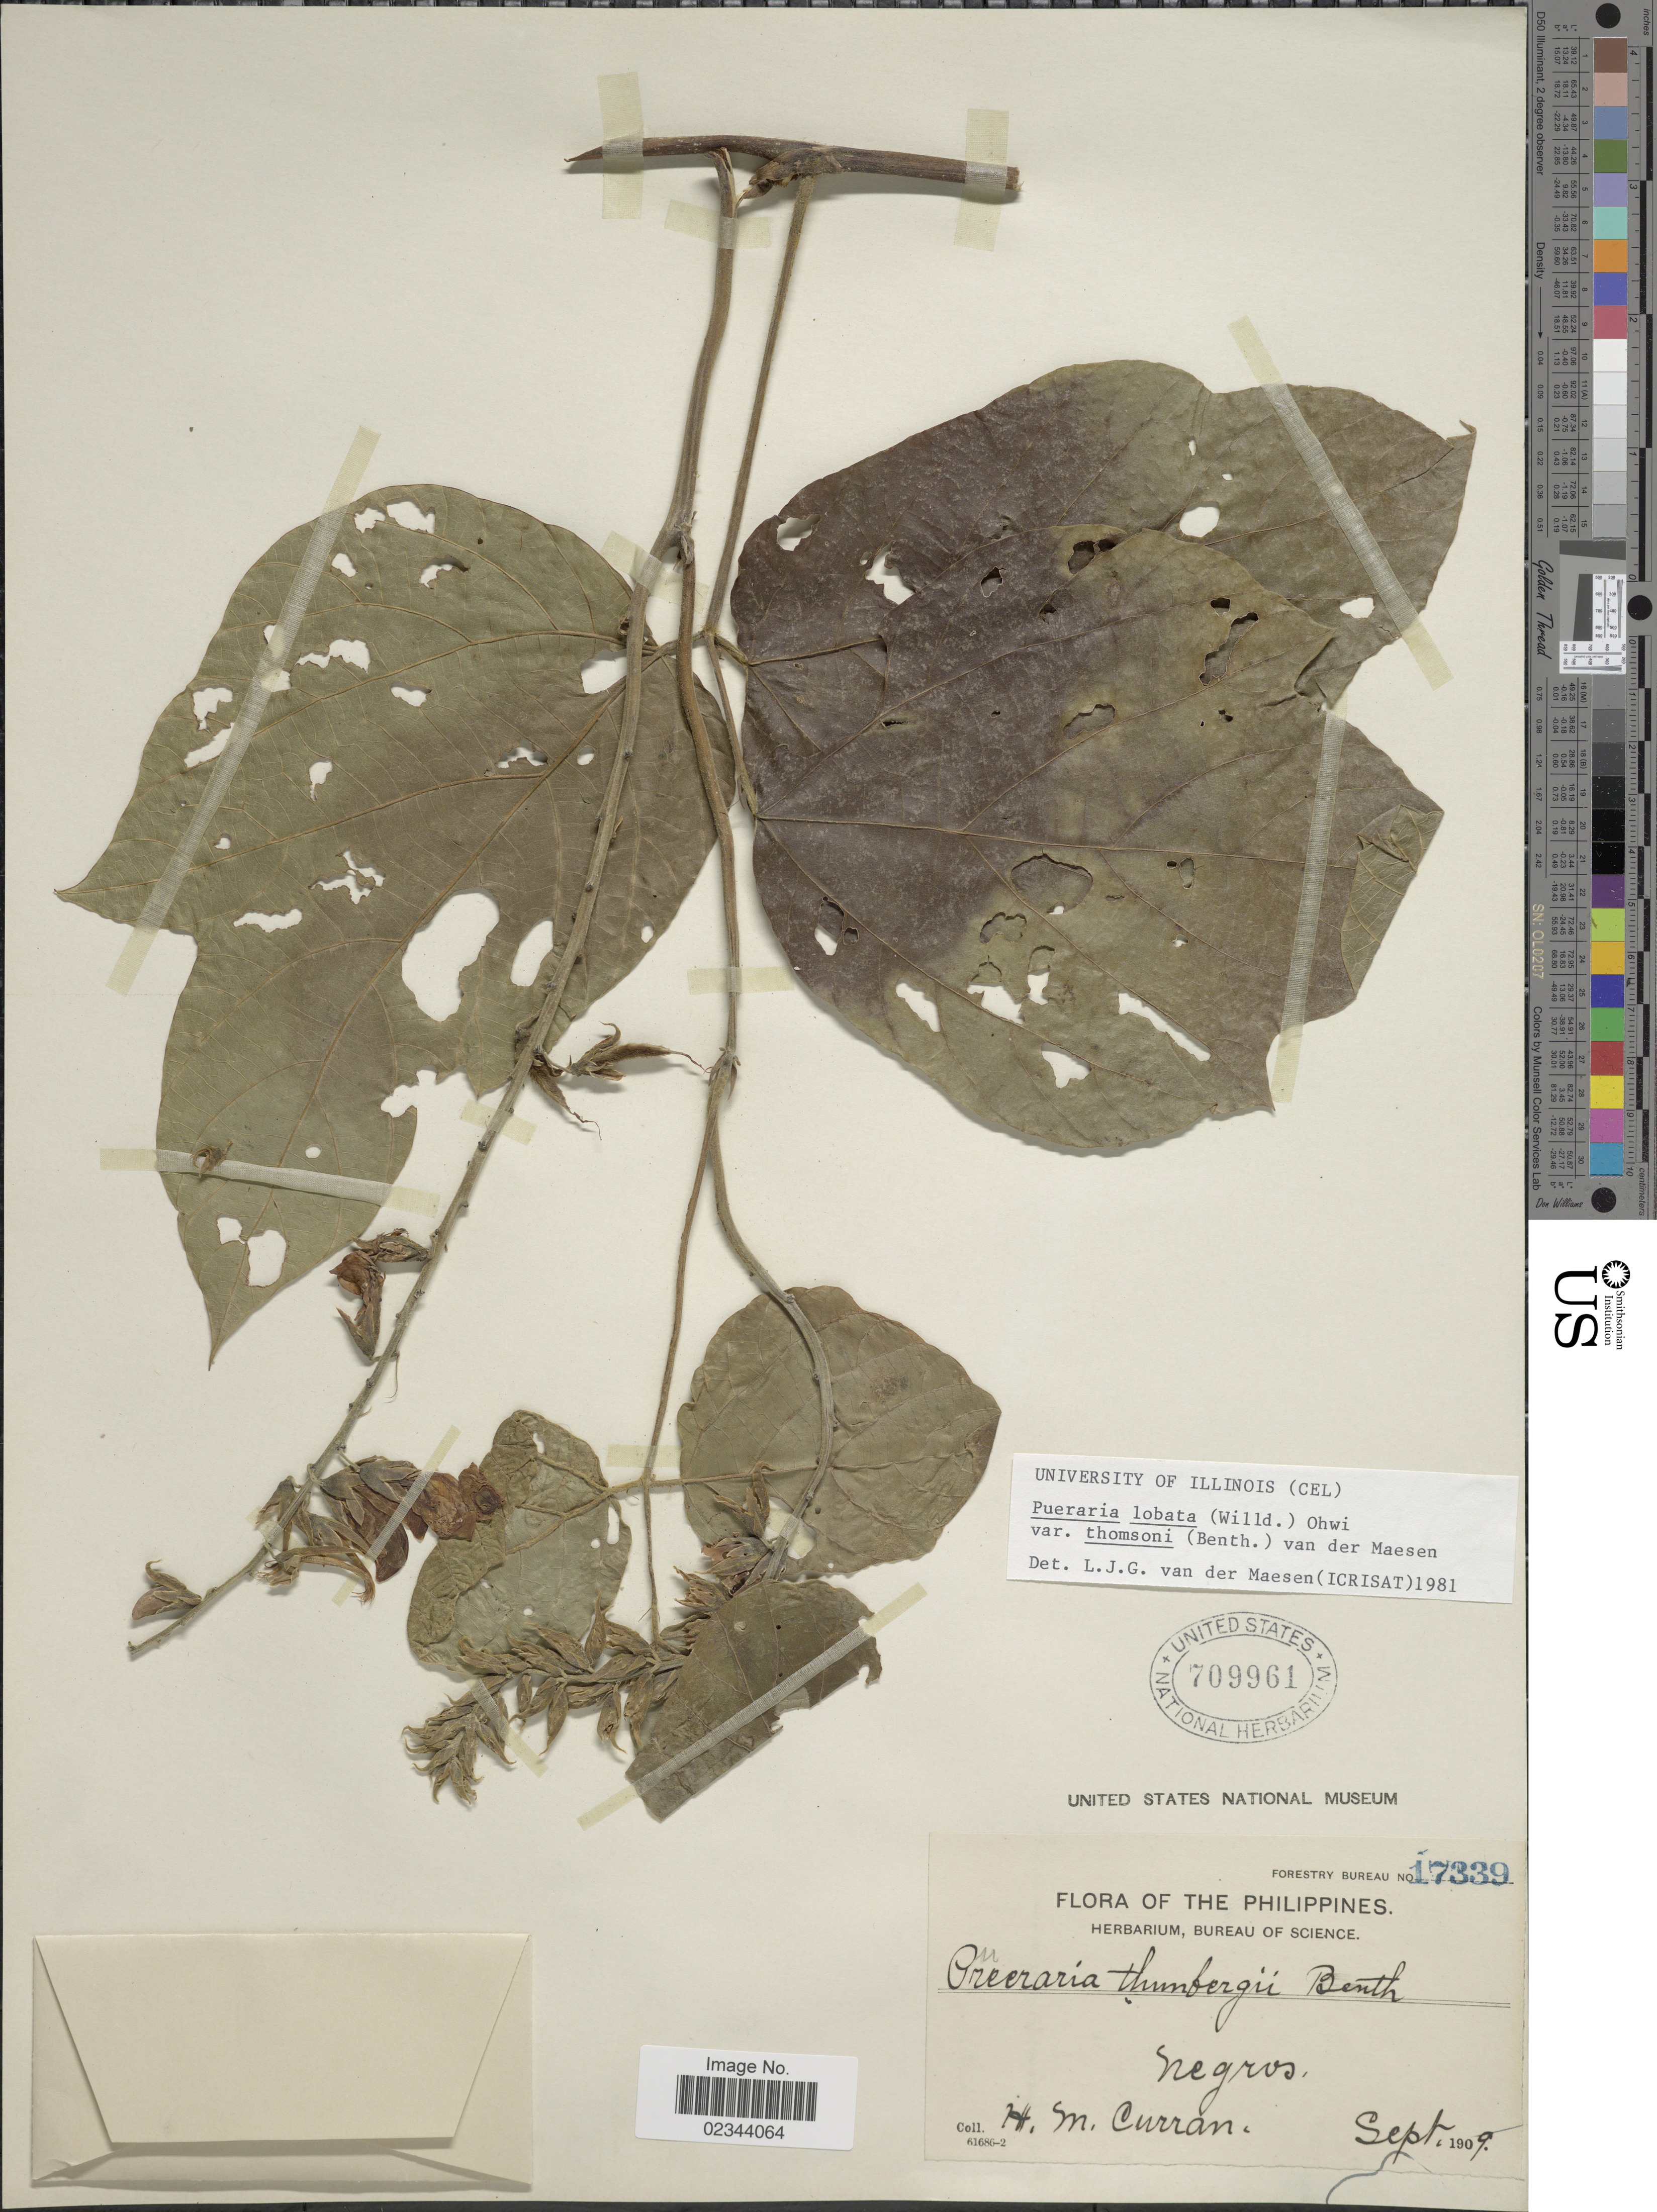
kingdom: Plantae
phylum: Tracheophyta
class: Magnoliopsida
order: Fabales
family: Fabaceae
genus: Pueraria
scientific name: Pueraria lobata var. thomsonii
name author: (Benth.) Maesen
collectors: H. M. Curran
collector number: Forestry Bureau of Science 17339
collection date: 1909-09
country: Philippines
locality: Negros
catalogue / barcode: US 709961